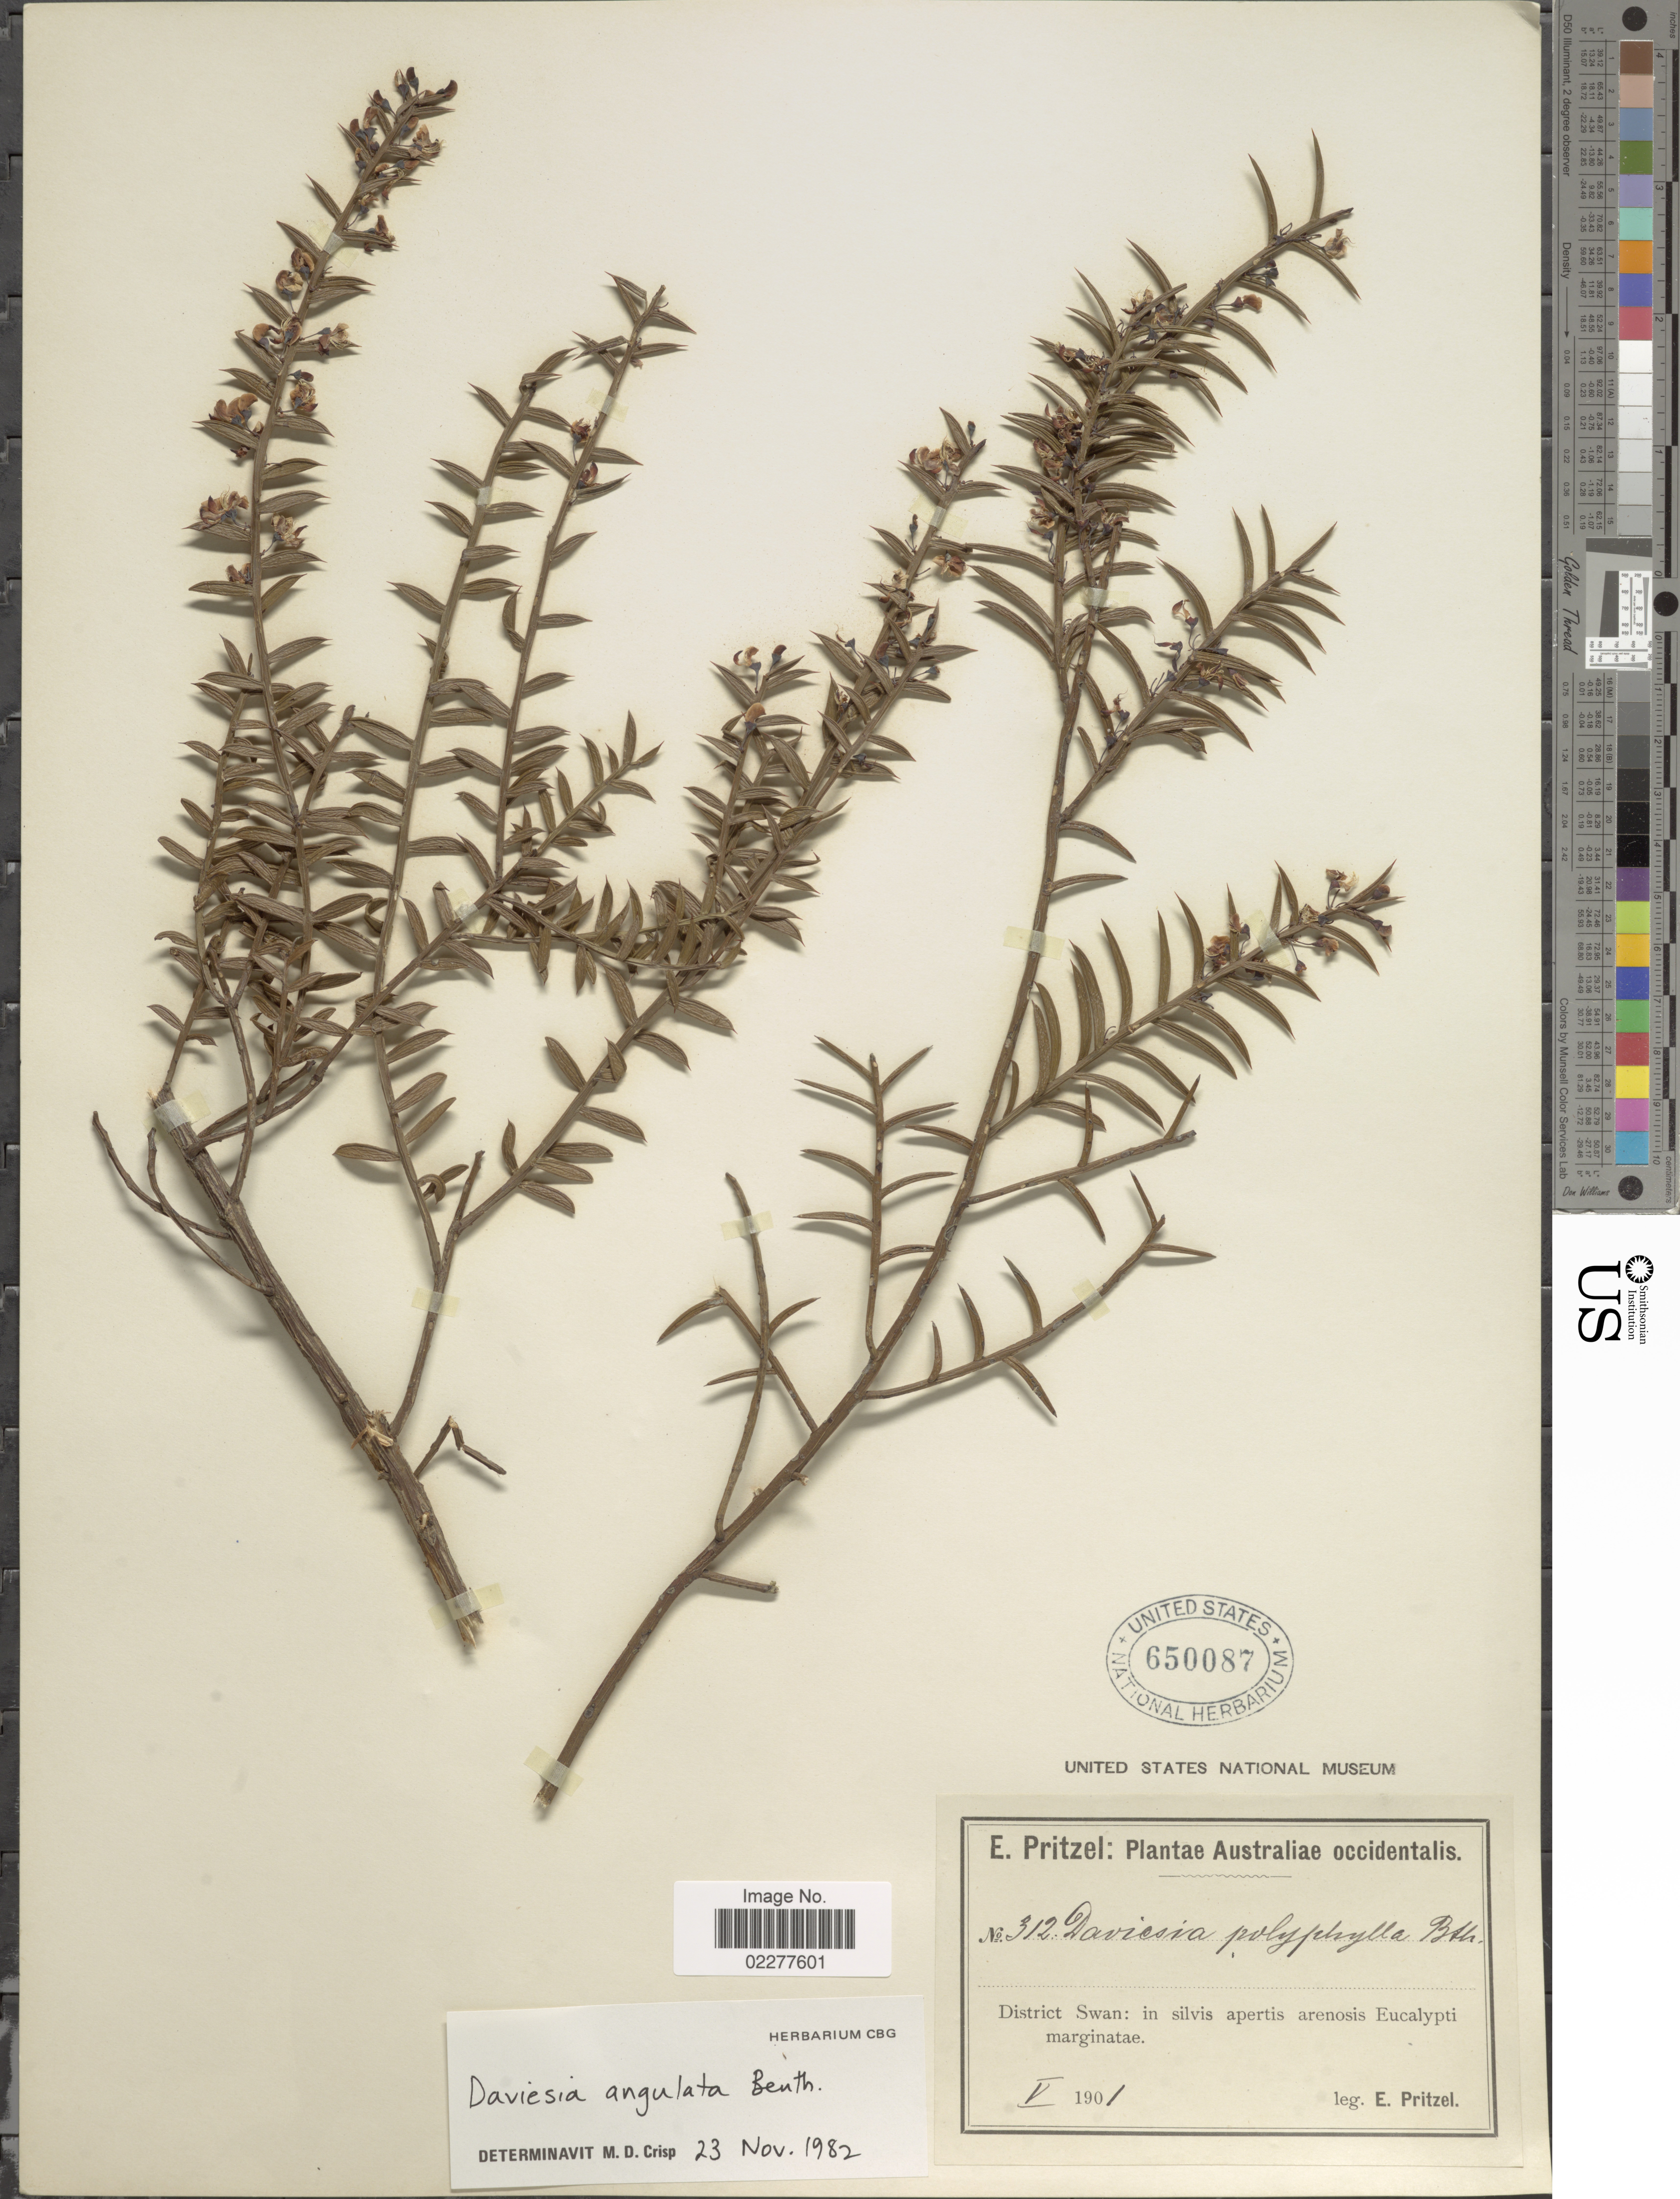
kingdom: Plantae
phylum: Tracheophyta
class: Magnoliopsida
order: Fabales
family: Fabaceae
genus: Daviesia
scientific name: Daviesia angulata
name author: Benth.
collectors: E. G. Pritzel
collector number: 312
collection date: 1901-05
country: Australia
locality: Australiae occidentalis, District Swan: in silvis apertis arenosis Eucalypti marginatae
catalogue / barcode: US 650087